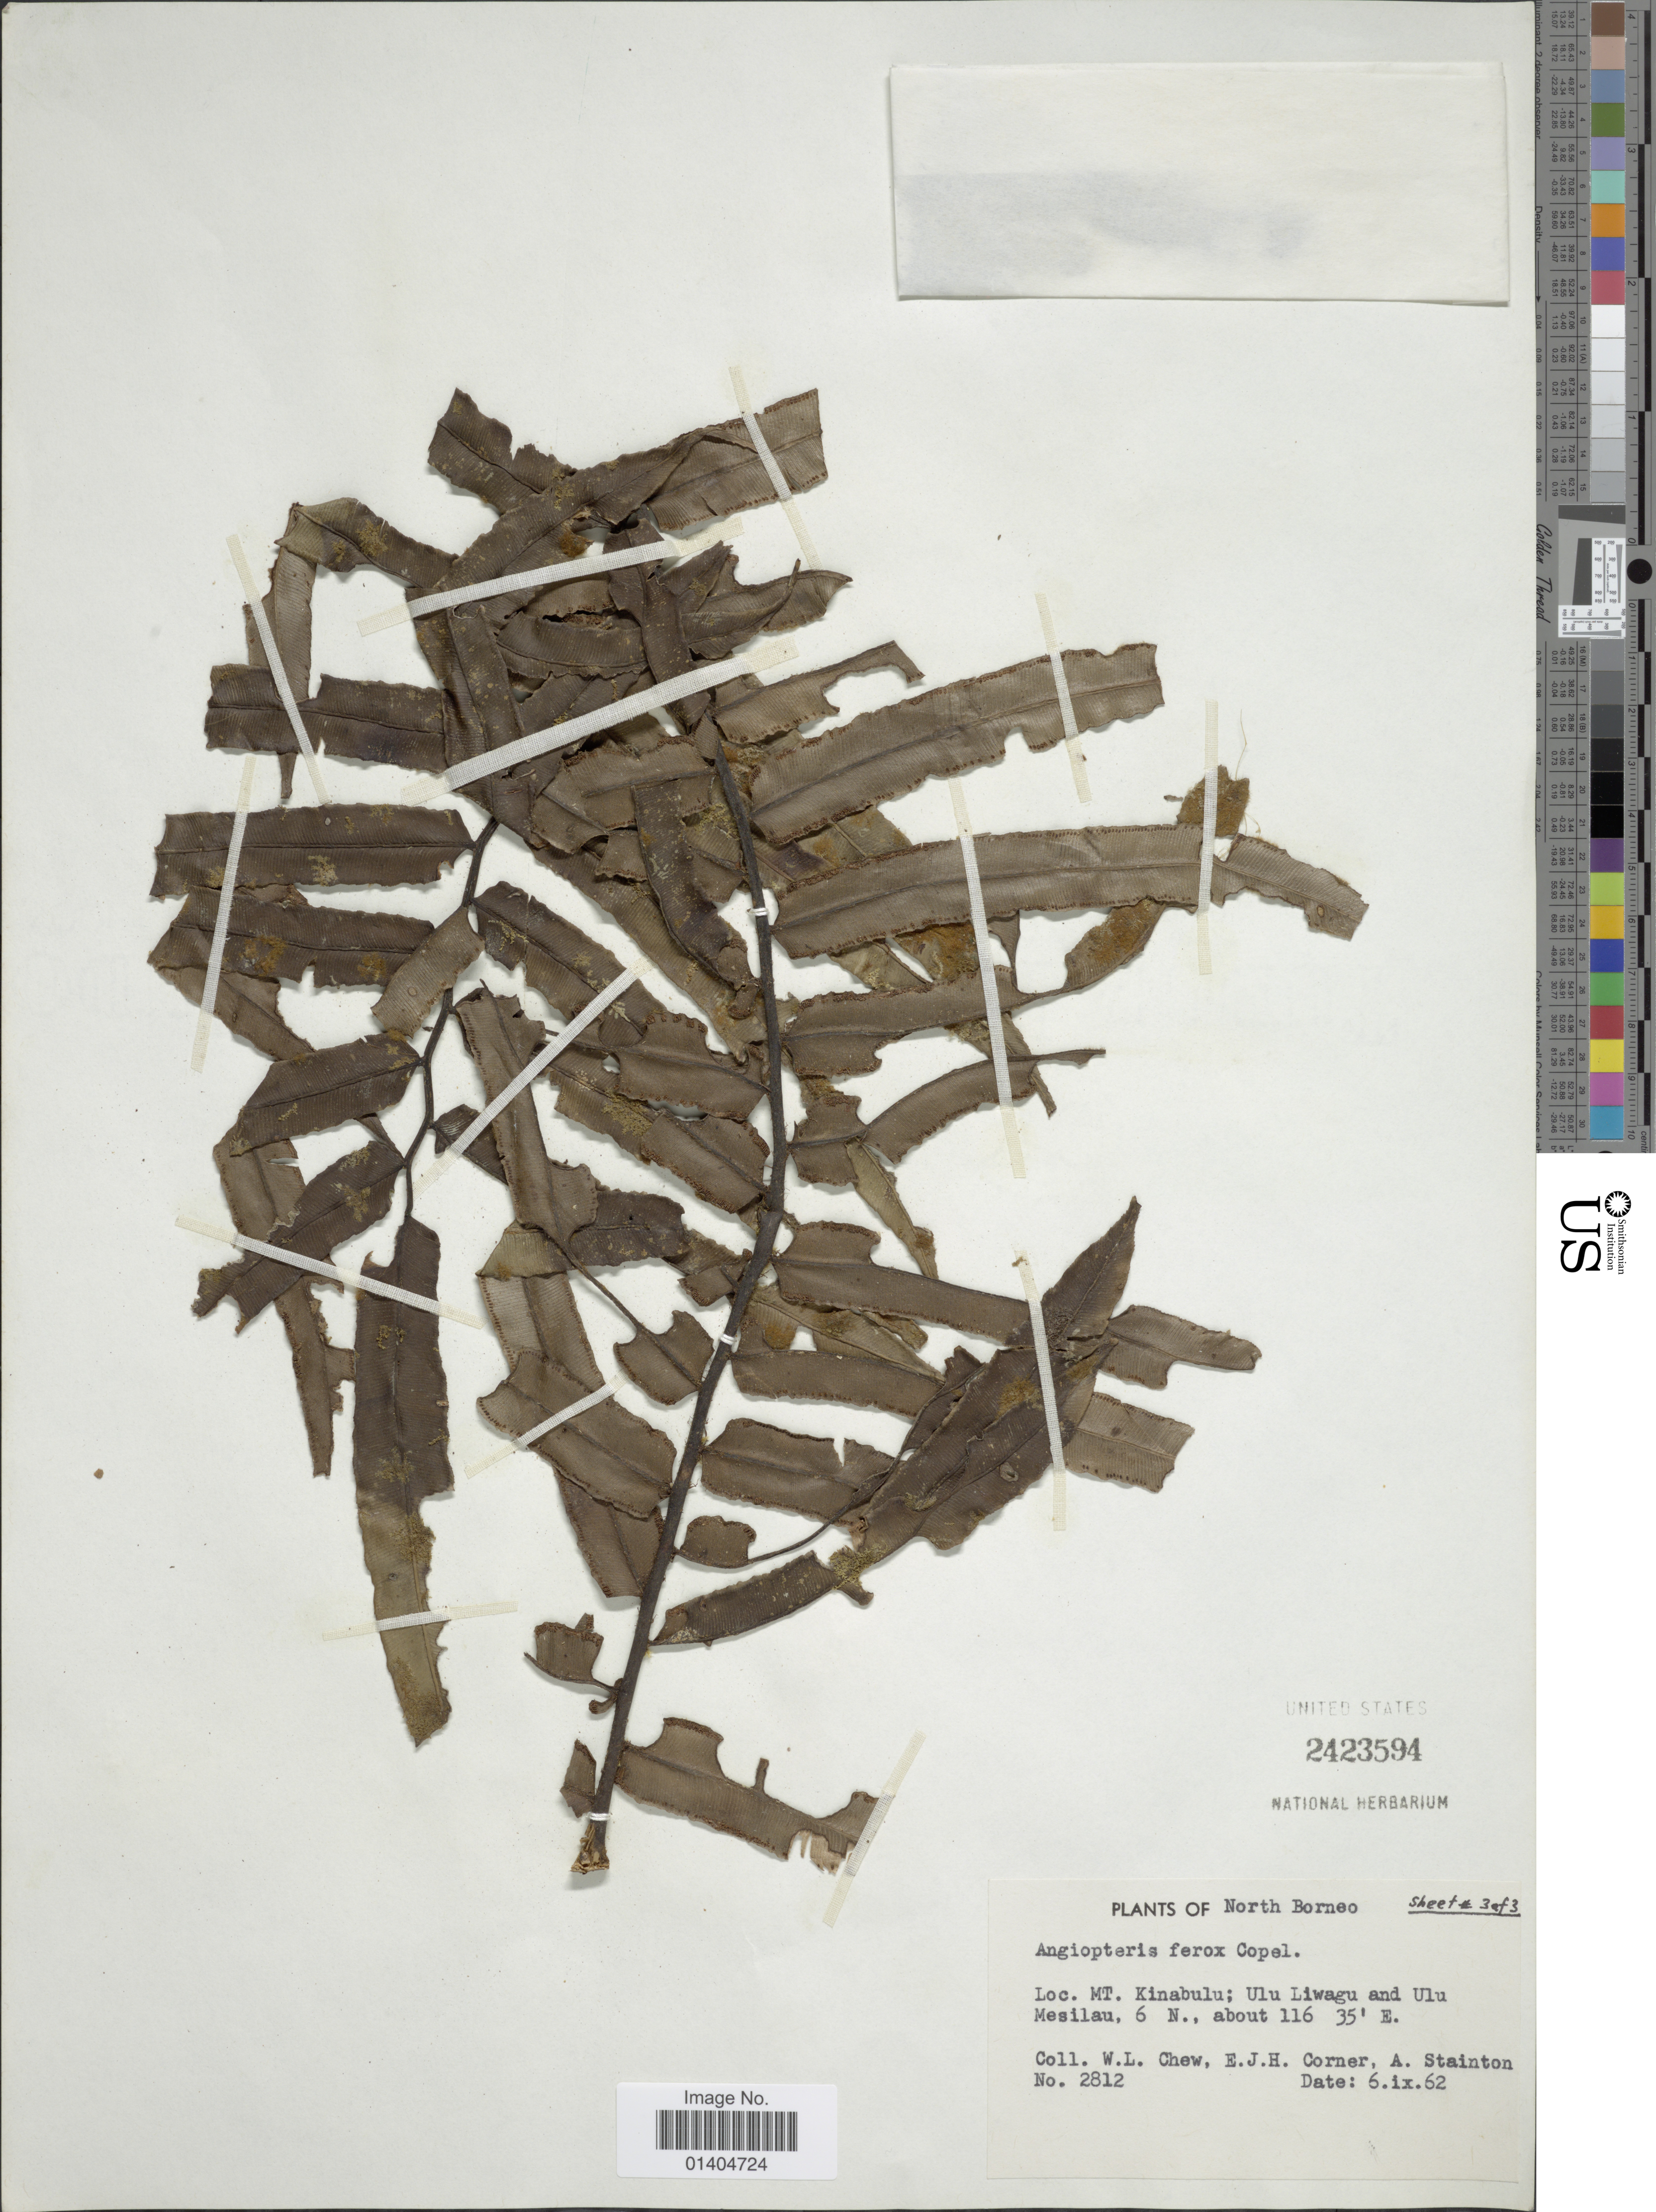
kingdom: Plantae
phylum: Tracheophyta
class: Polypodiopsida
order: Marattiales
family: Marattiaceae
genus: Angiopteris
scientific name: Angiopteris ferox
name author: Copel.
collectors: W. Chew, E. Corner & A. Stainton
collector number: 2812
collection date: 1962-09-06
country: Malaysia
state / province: Sabah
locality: North Borneo Mt. Kinabulu; Ulu Liwagu and Ulu Mesilau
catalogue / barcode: US 2423594